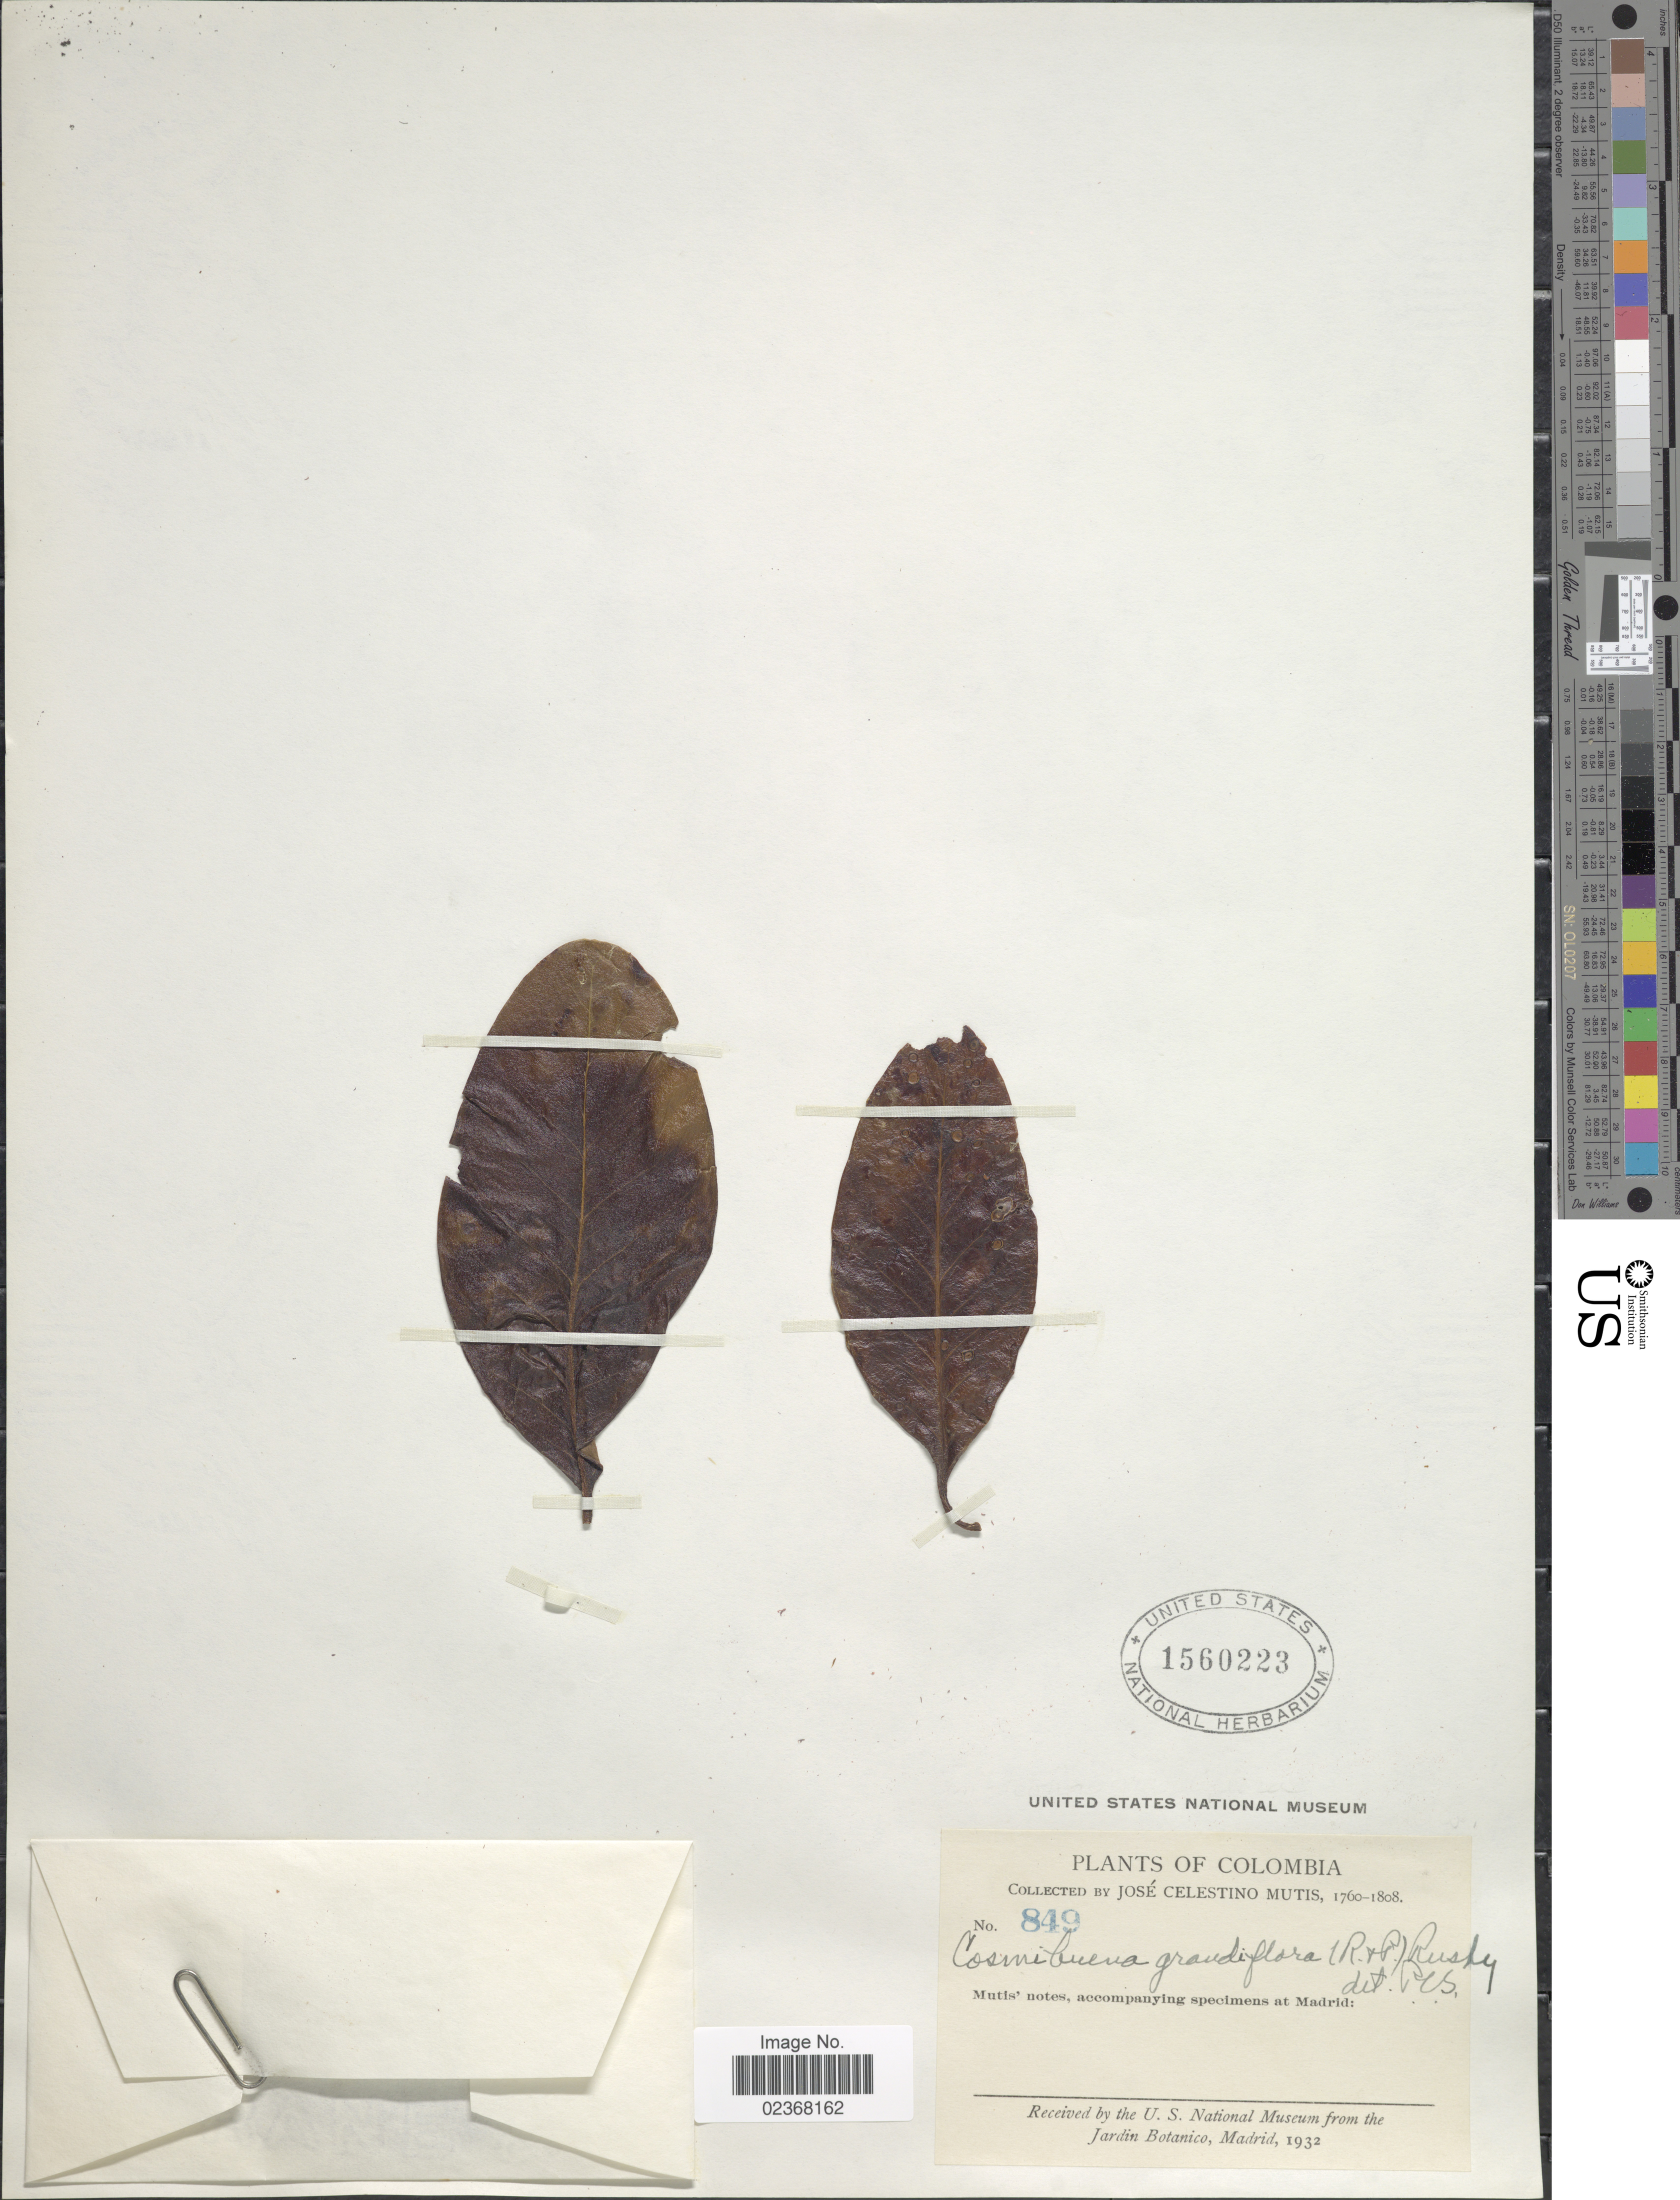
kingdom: Plantae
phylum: Tracheophyta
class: Magnoliopsida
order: Gentianales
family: Rubiaceae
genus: Cosmibuena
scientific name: Cosmibuena grandiflora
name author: (Rose & Pav.) Rusby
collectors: J. C. B. Mutis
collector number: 849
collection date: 1760/1808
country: Colombia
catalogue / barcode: US 1560223